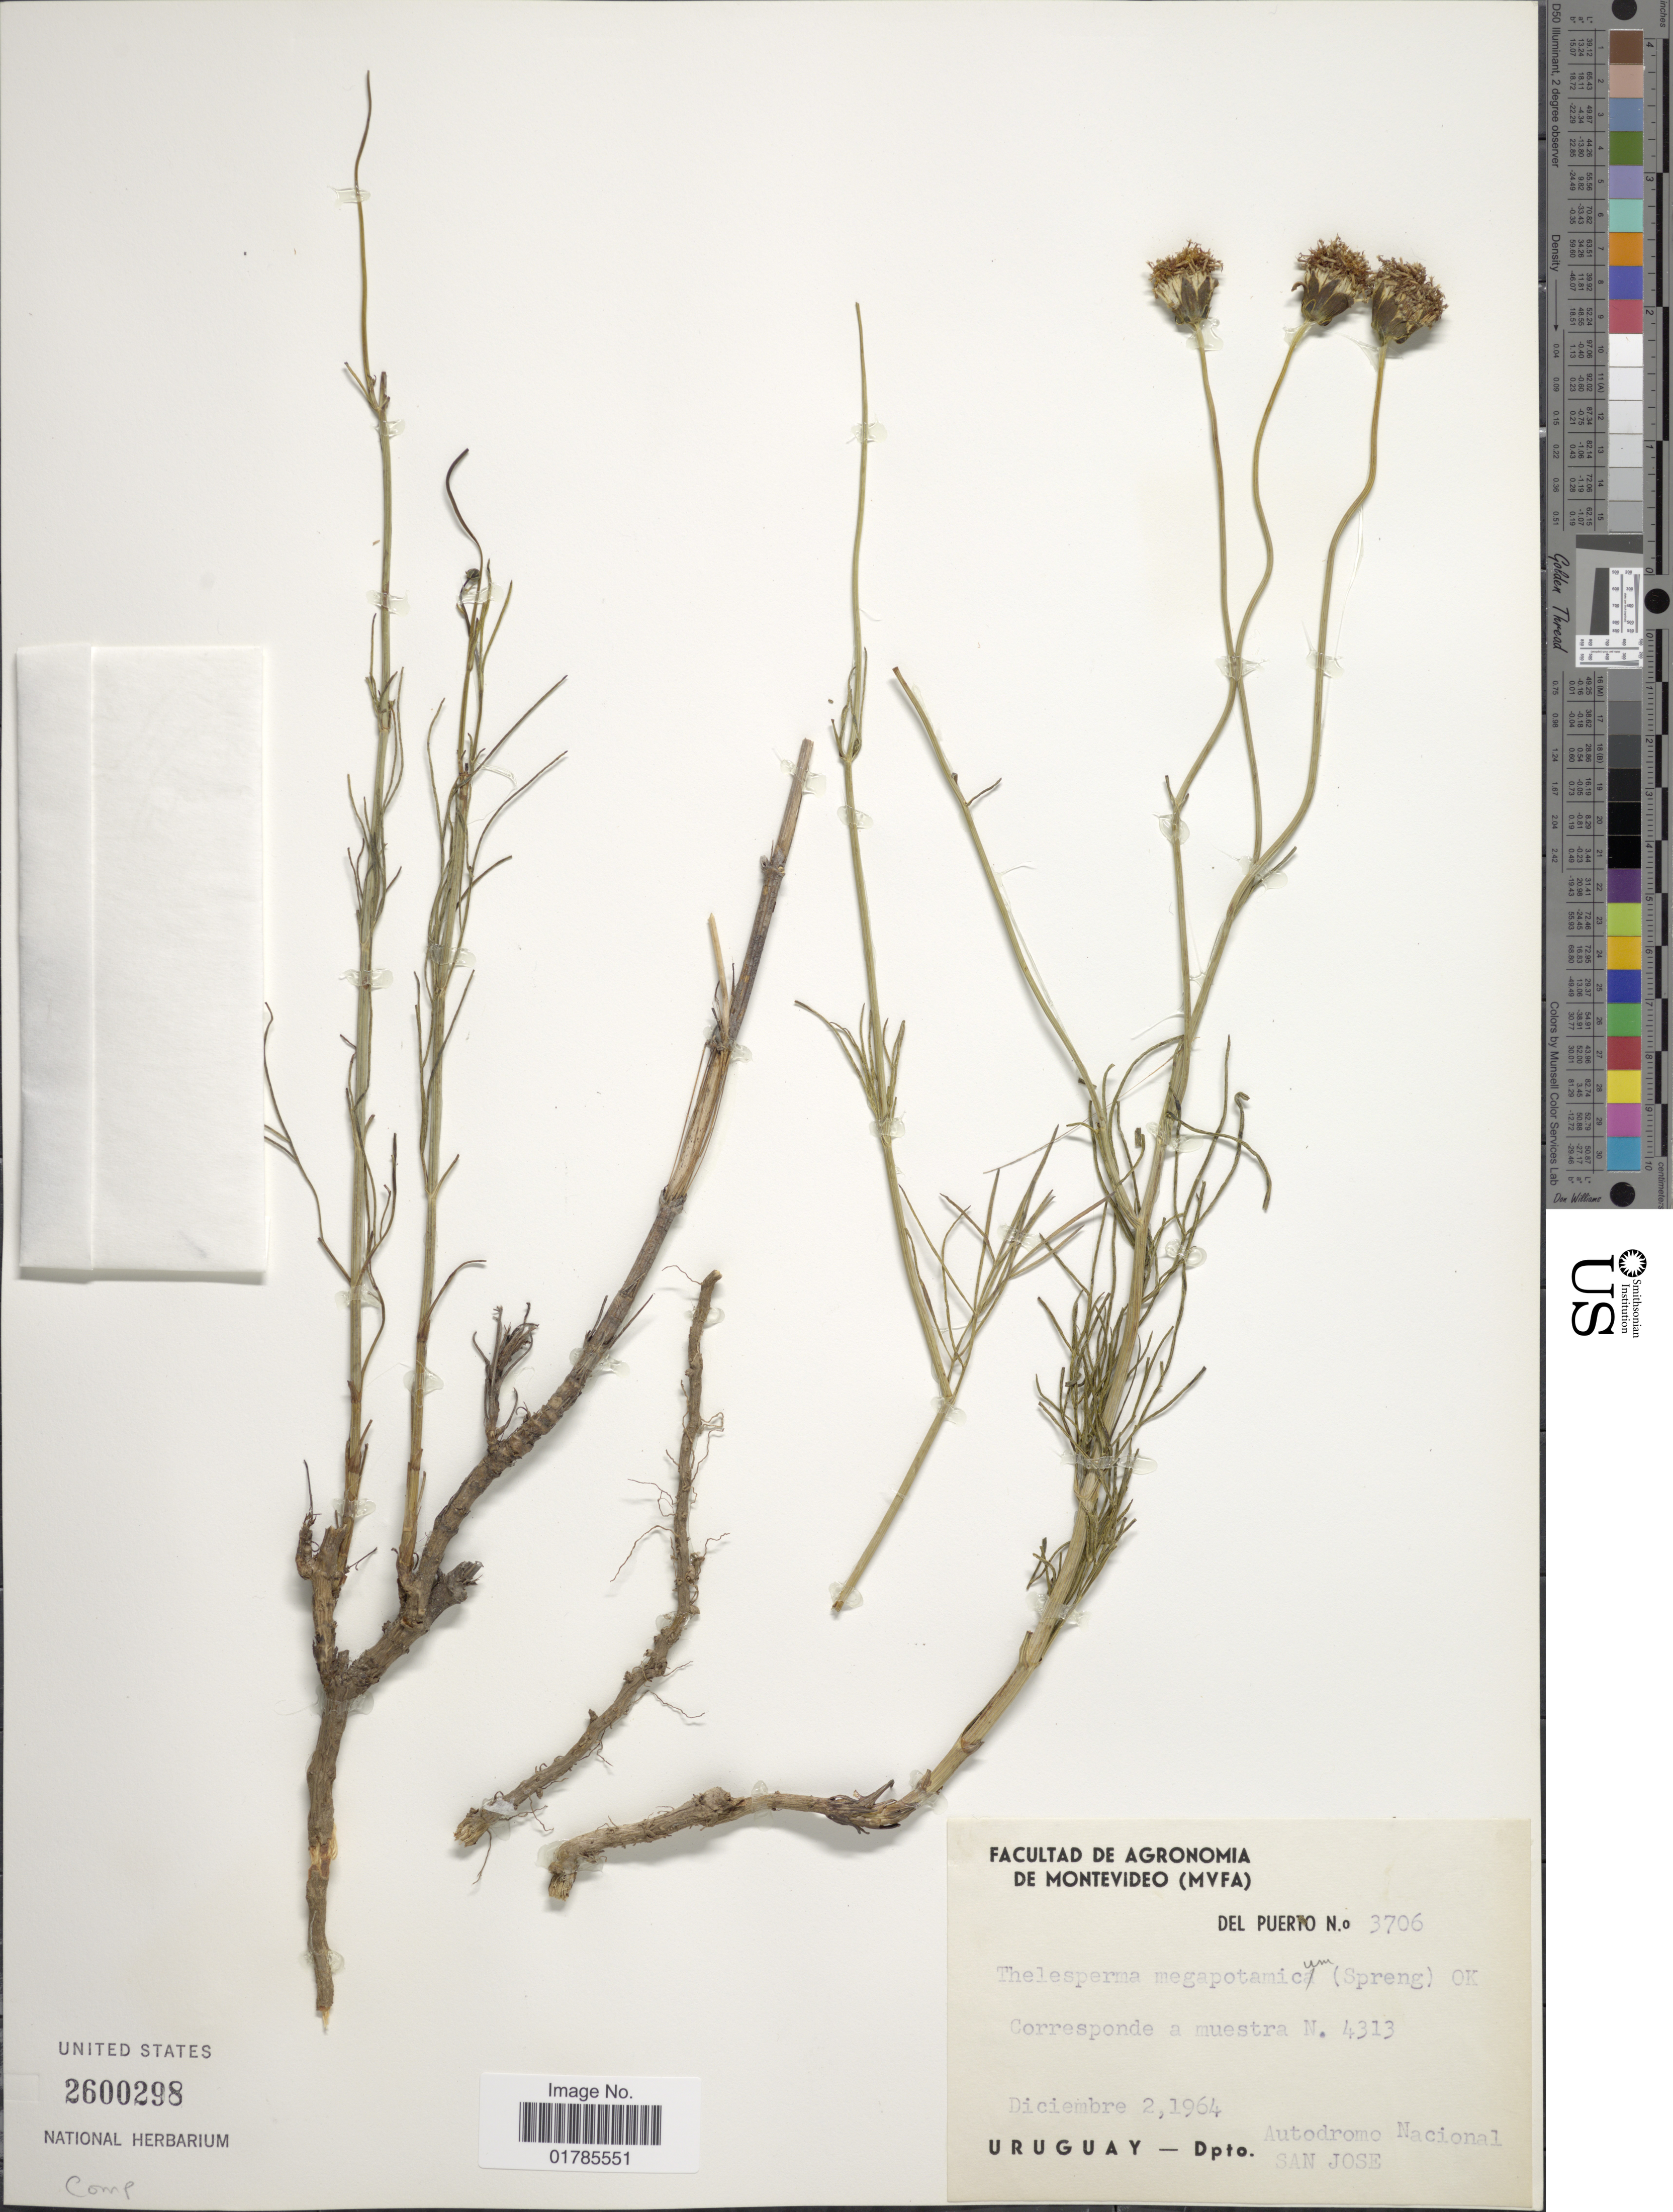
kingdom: Plantae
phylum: Tracheophyta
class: Magnoliopsida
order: Asterales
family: Asteraceae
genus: Thelesperma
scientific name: Thelesperma megapotamicum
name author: (Spreng.) Herter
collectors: Del Puerto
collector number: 3706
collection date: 1964-12-02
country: Uruguay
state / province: San Jose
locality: Autodromo Nacional. Corresponde a muestra N. 4313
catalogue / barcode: US 2600298